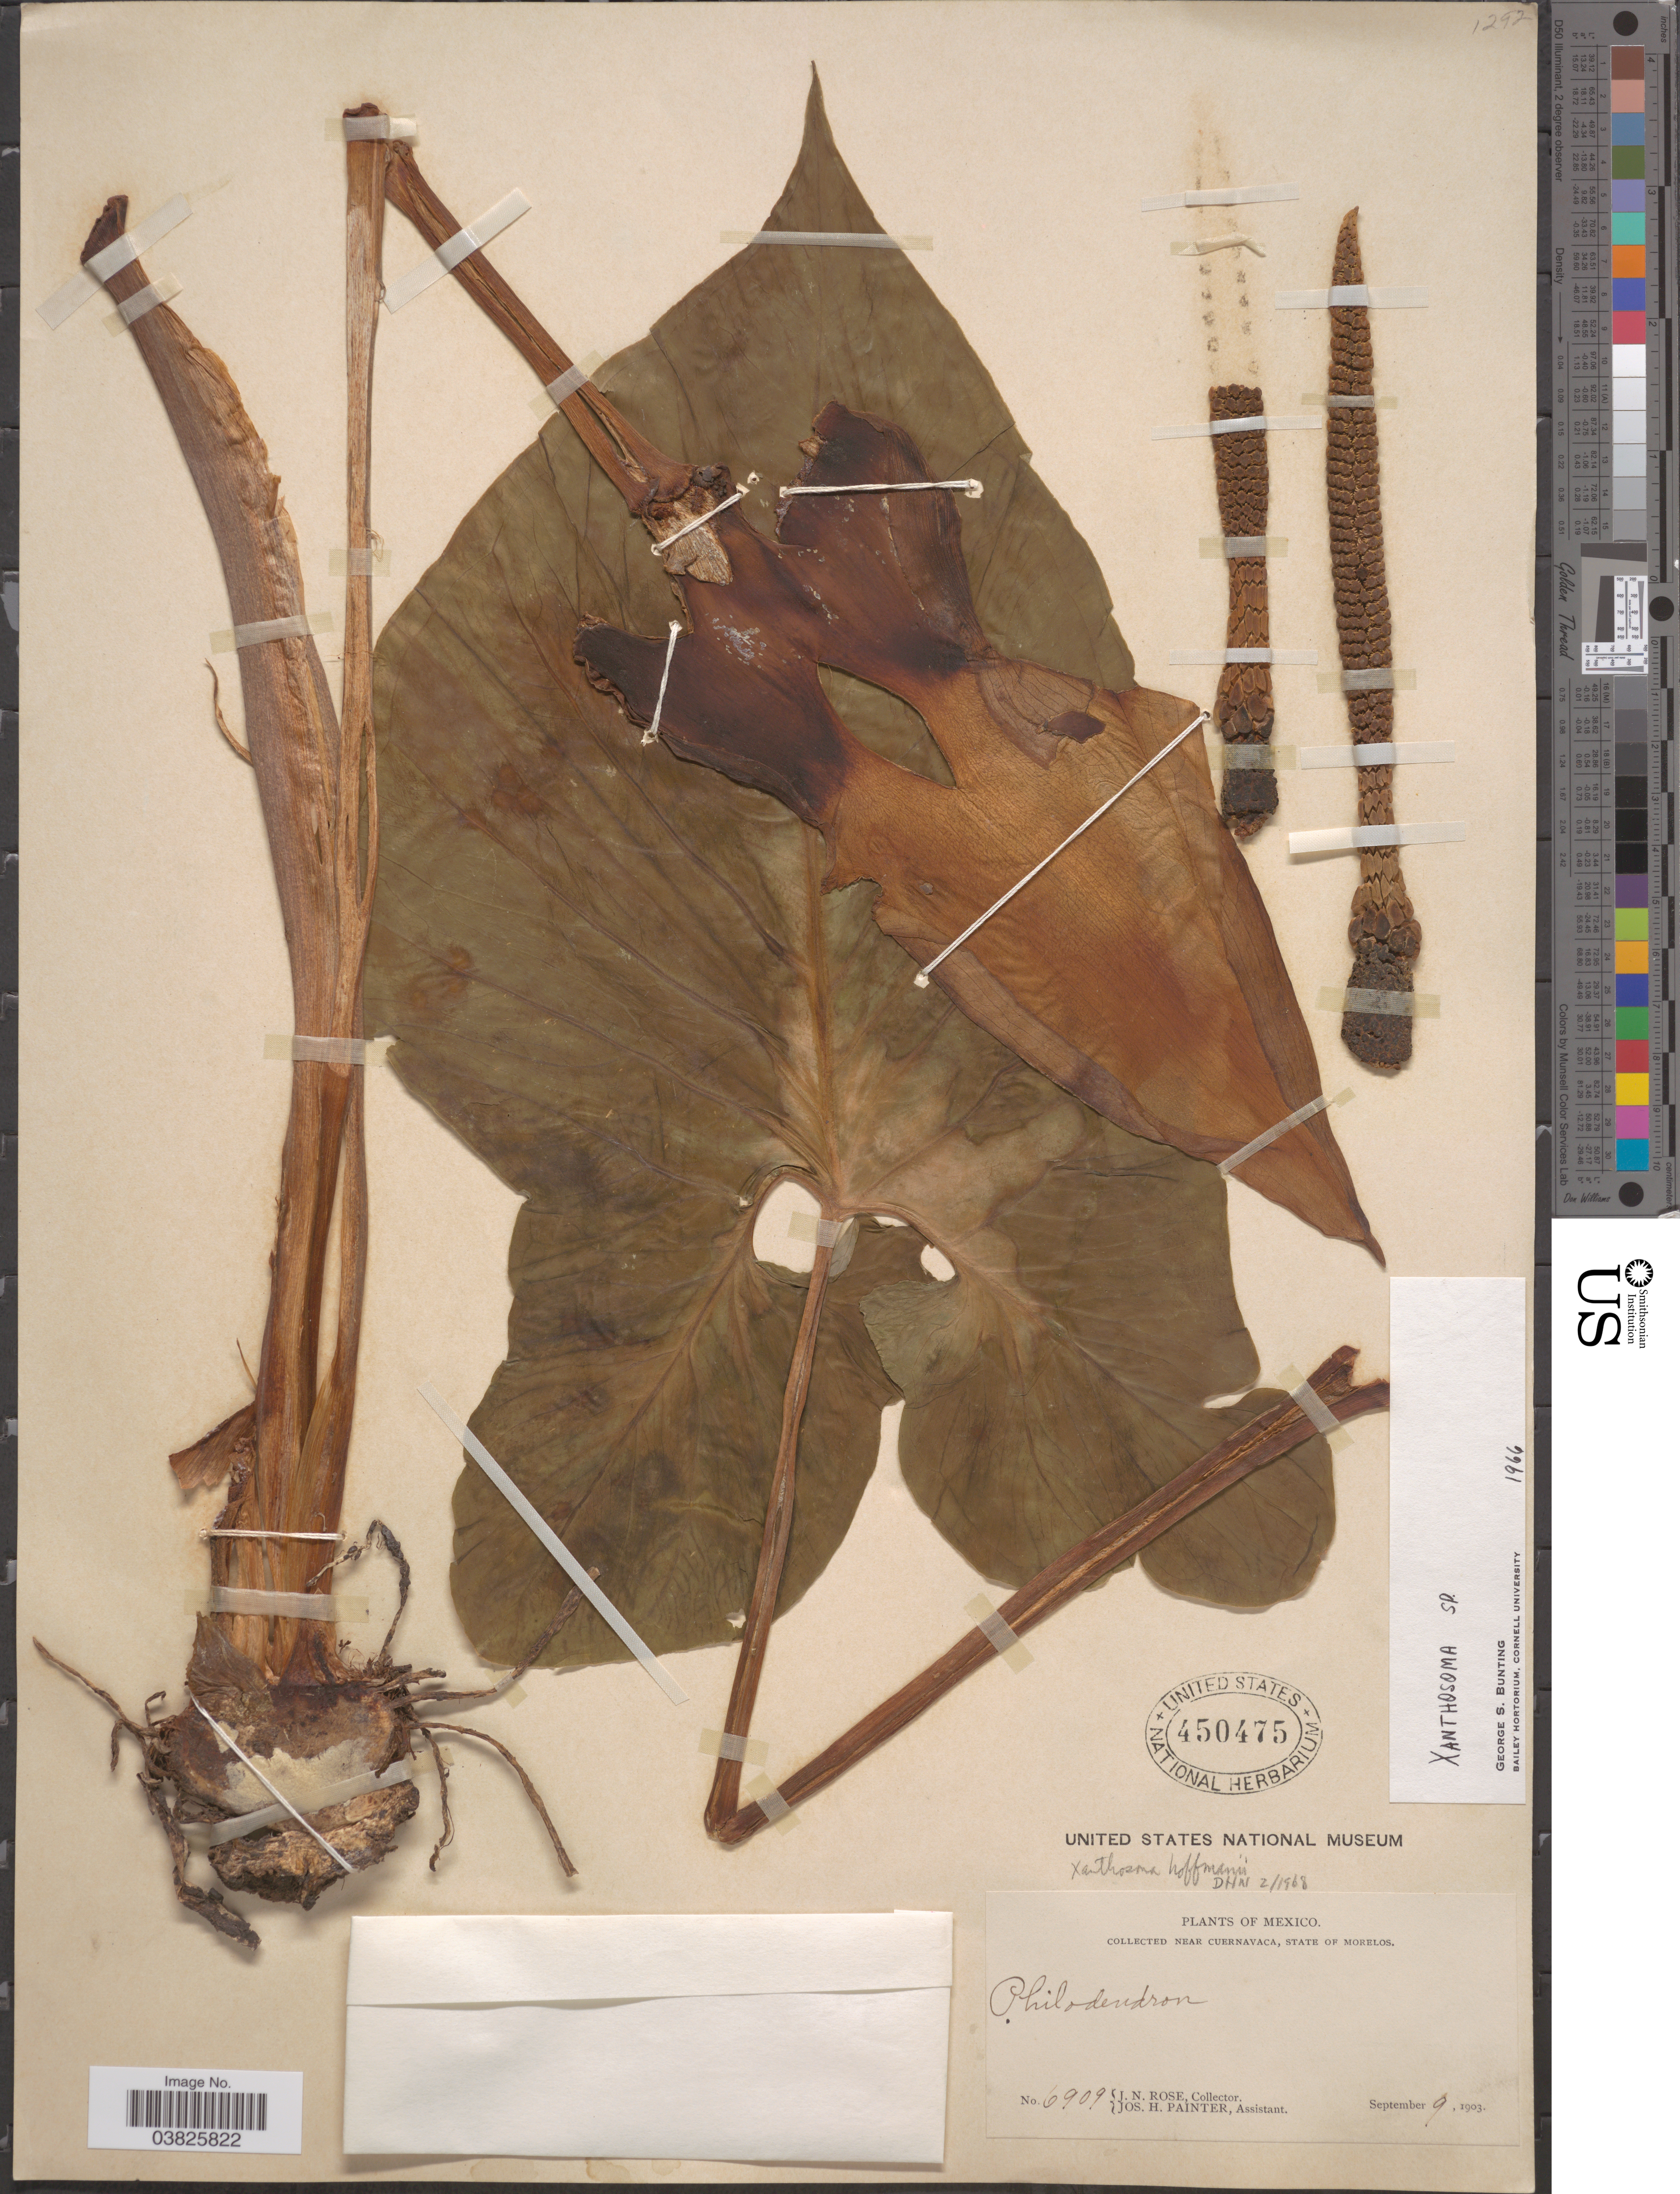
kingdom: Plantae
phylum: Tracheophyta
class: Liliopsida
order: Alismatales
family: Araceae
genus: Xanthosoma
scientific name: Xanthosoma hoffmannii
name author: (Schott) Schott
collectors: J. N. Rose & J. H. Painter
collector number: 6909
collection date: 1903-09-09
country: Mexico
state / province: Morelos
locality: Near Cuernavaca.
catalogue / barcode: US 450475